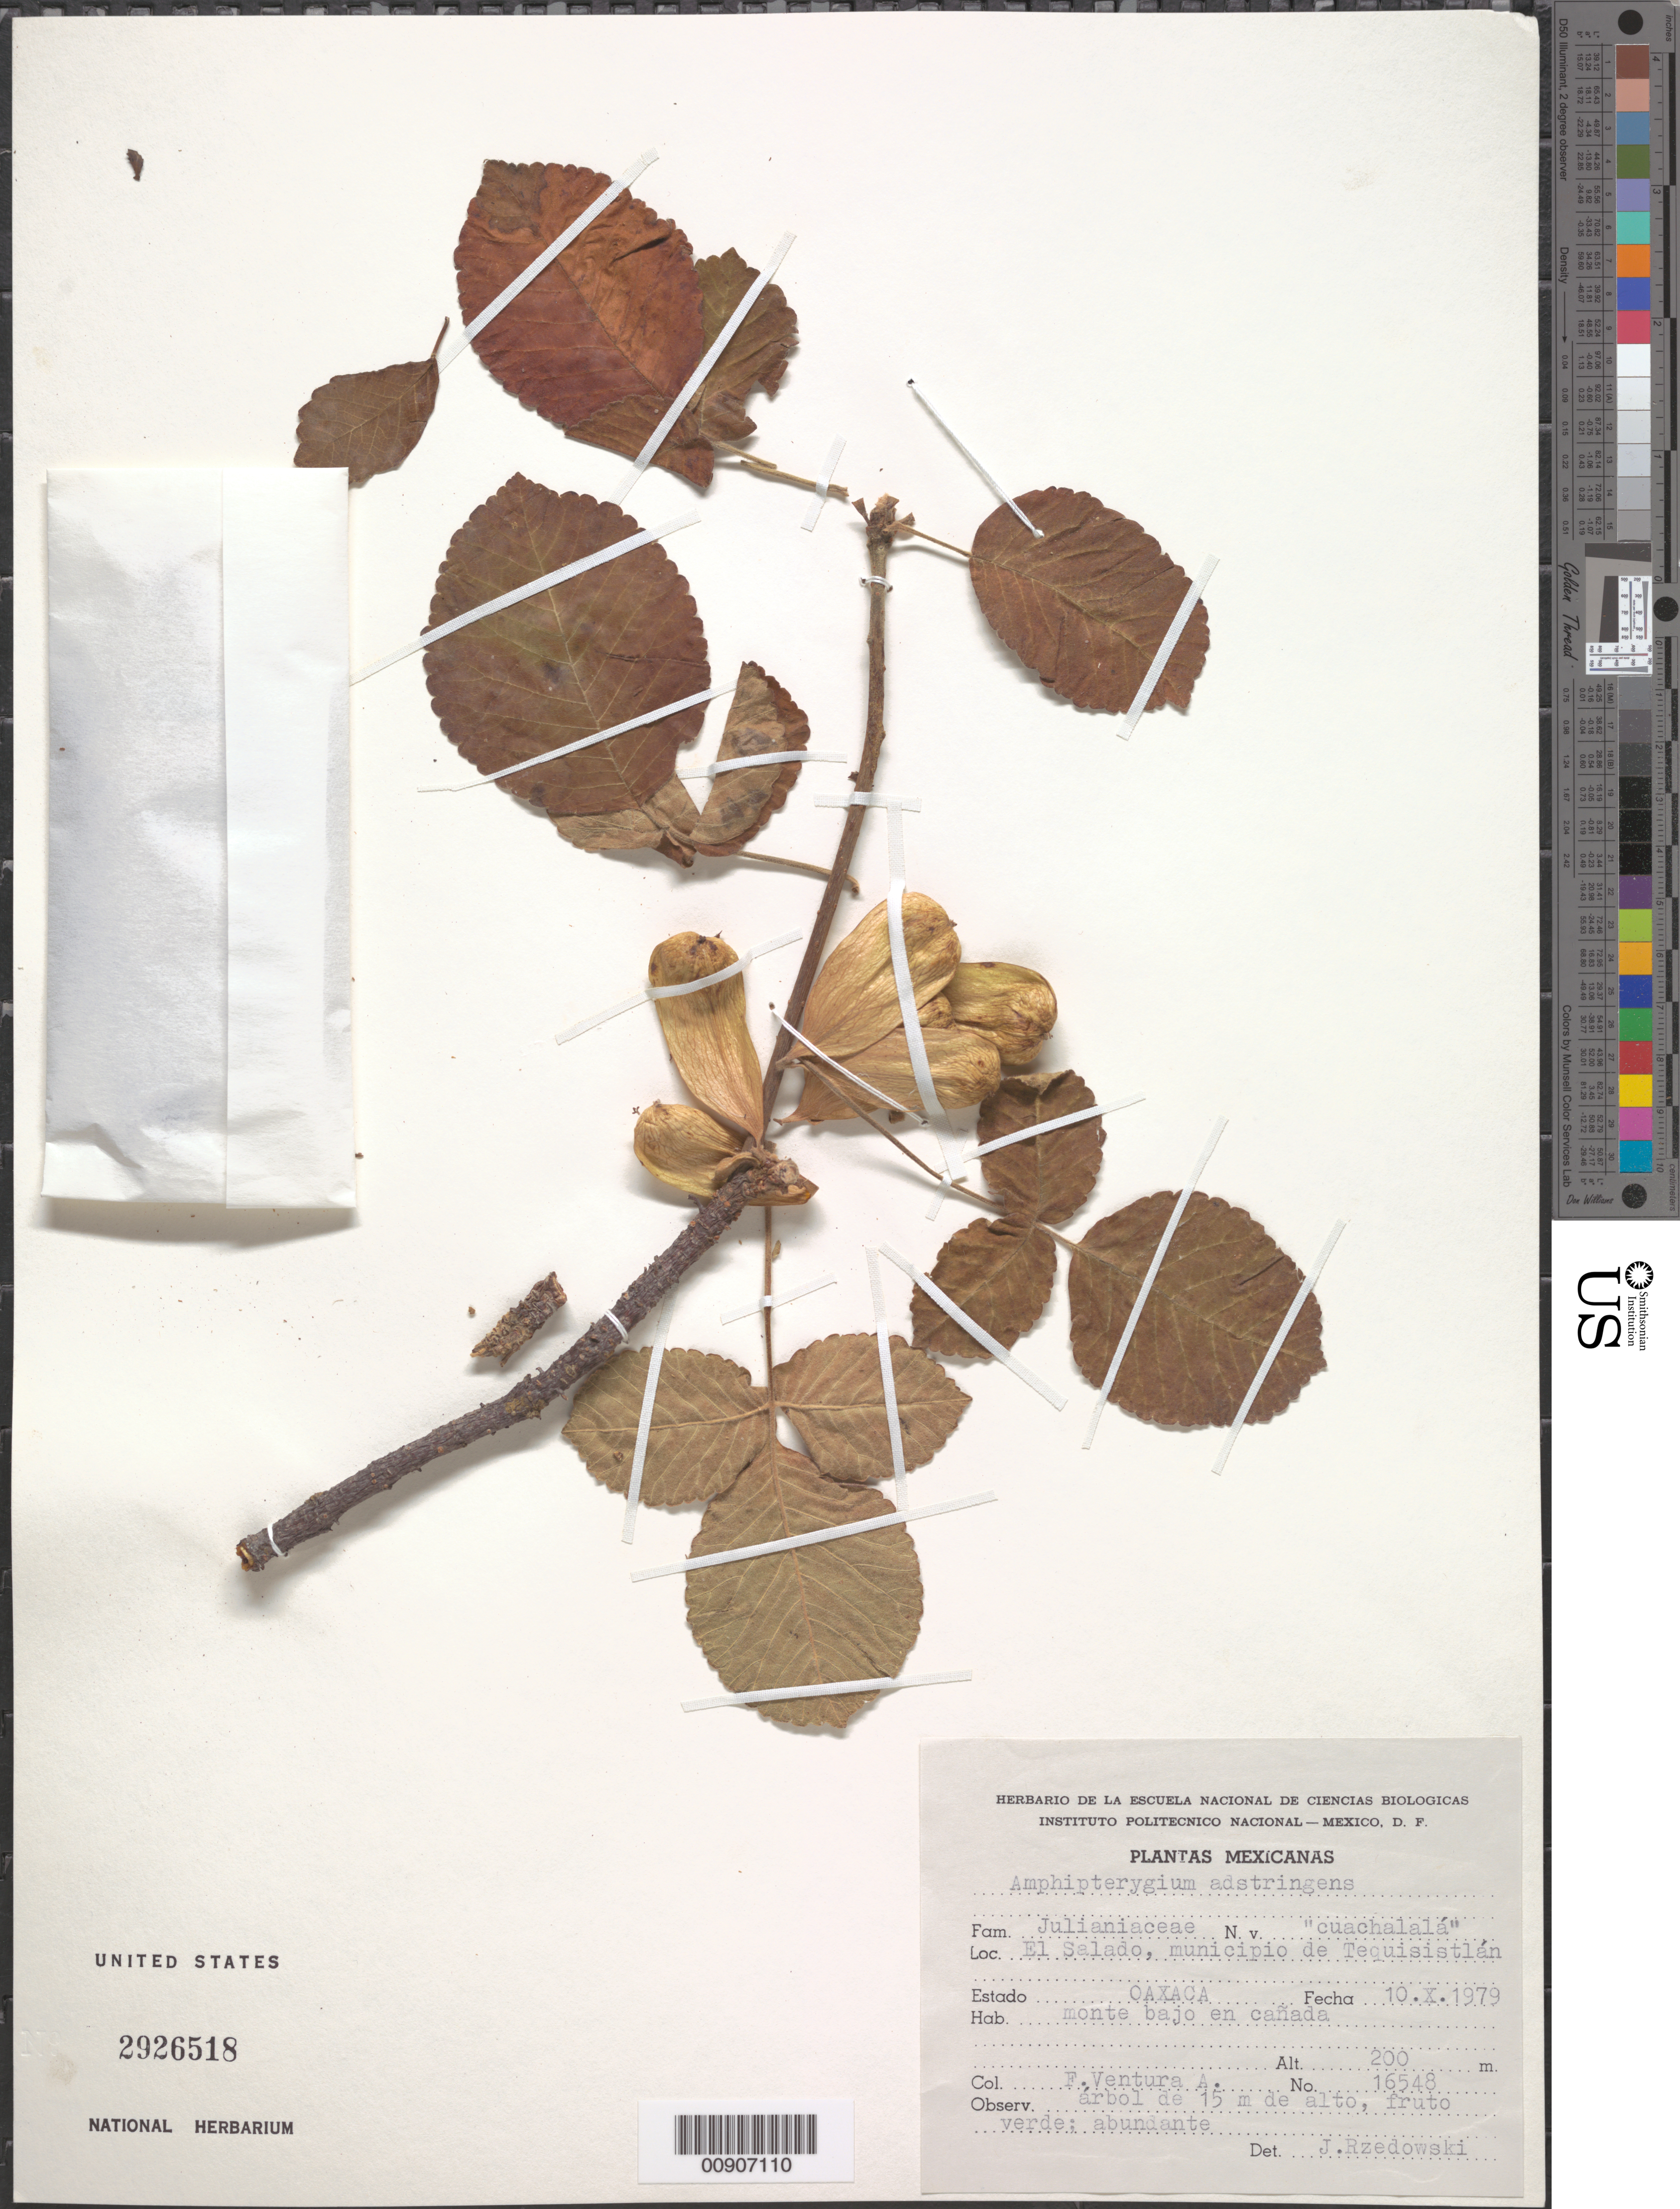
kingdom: Plantae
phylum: Tracheophyta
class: Magnoliopsida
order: Sapindales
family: Anacardiaceae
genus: Amphipterygium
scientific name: Amphipterygium adstringens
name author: (Schltdl.) Schiede ex Standl.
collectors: F. Ventura A.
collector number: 16548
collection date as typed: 10 Oct 1979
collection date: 1979-10-10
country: Mexico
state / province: Oaxaca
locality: El Salado, municipio de Tequisistlán, Oaxaca.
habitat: Monte bajo en cañada.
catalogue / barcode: US 2926518